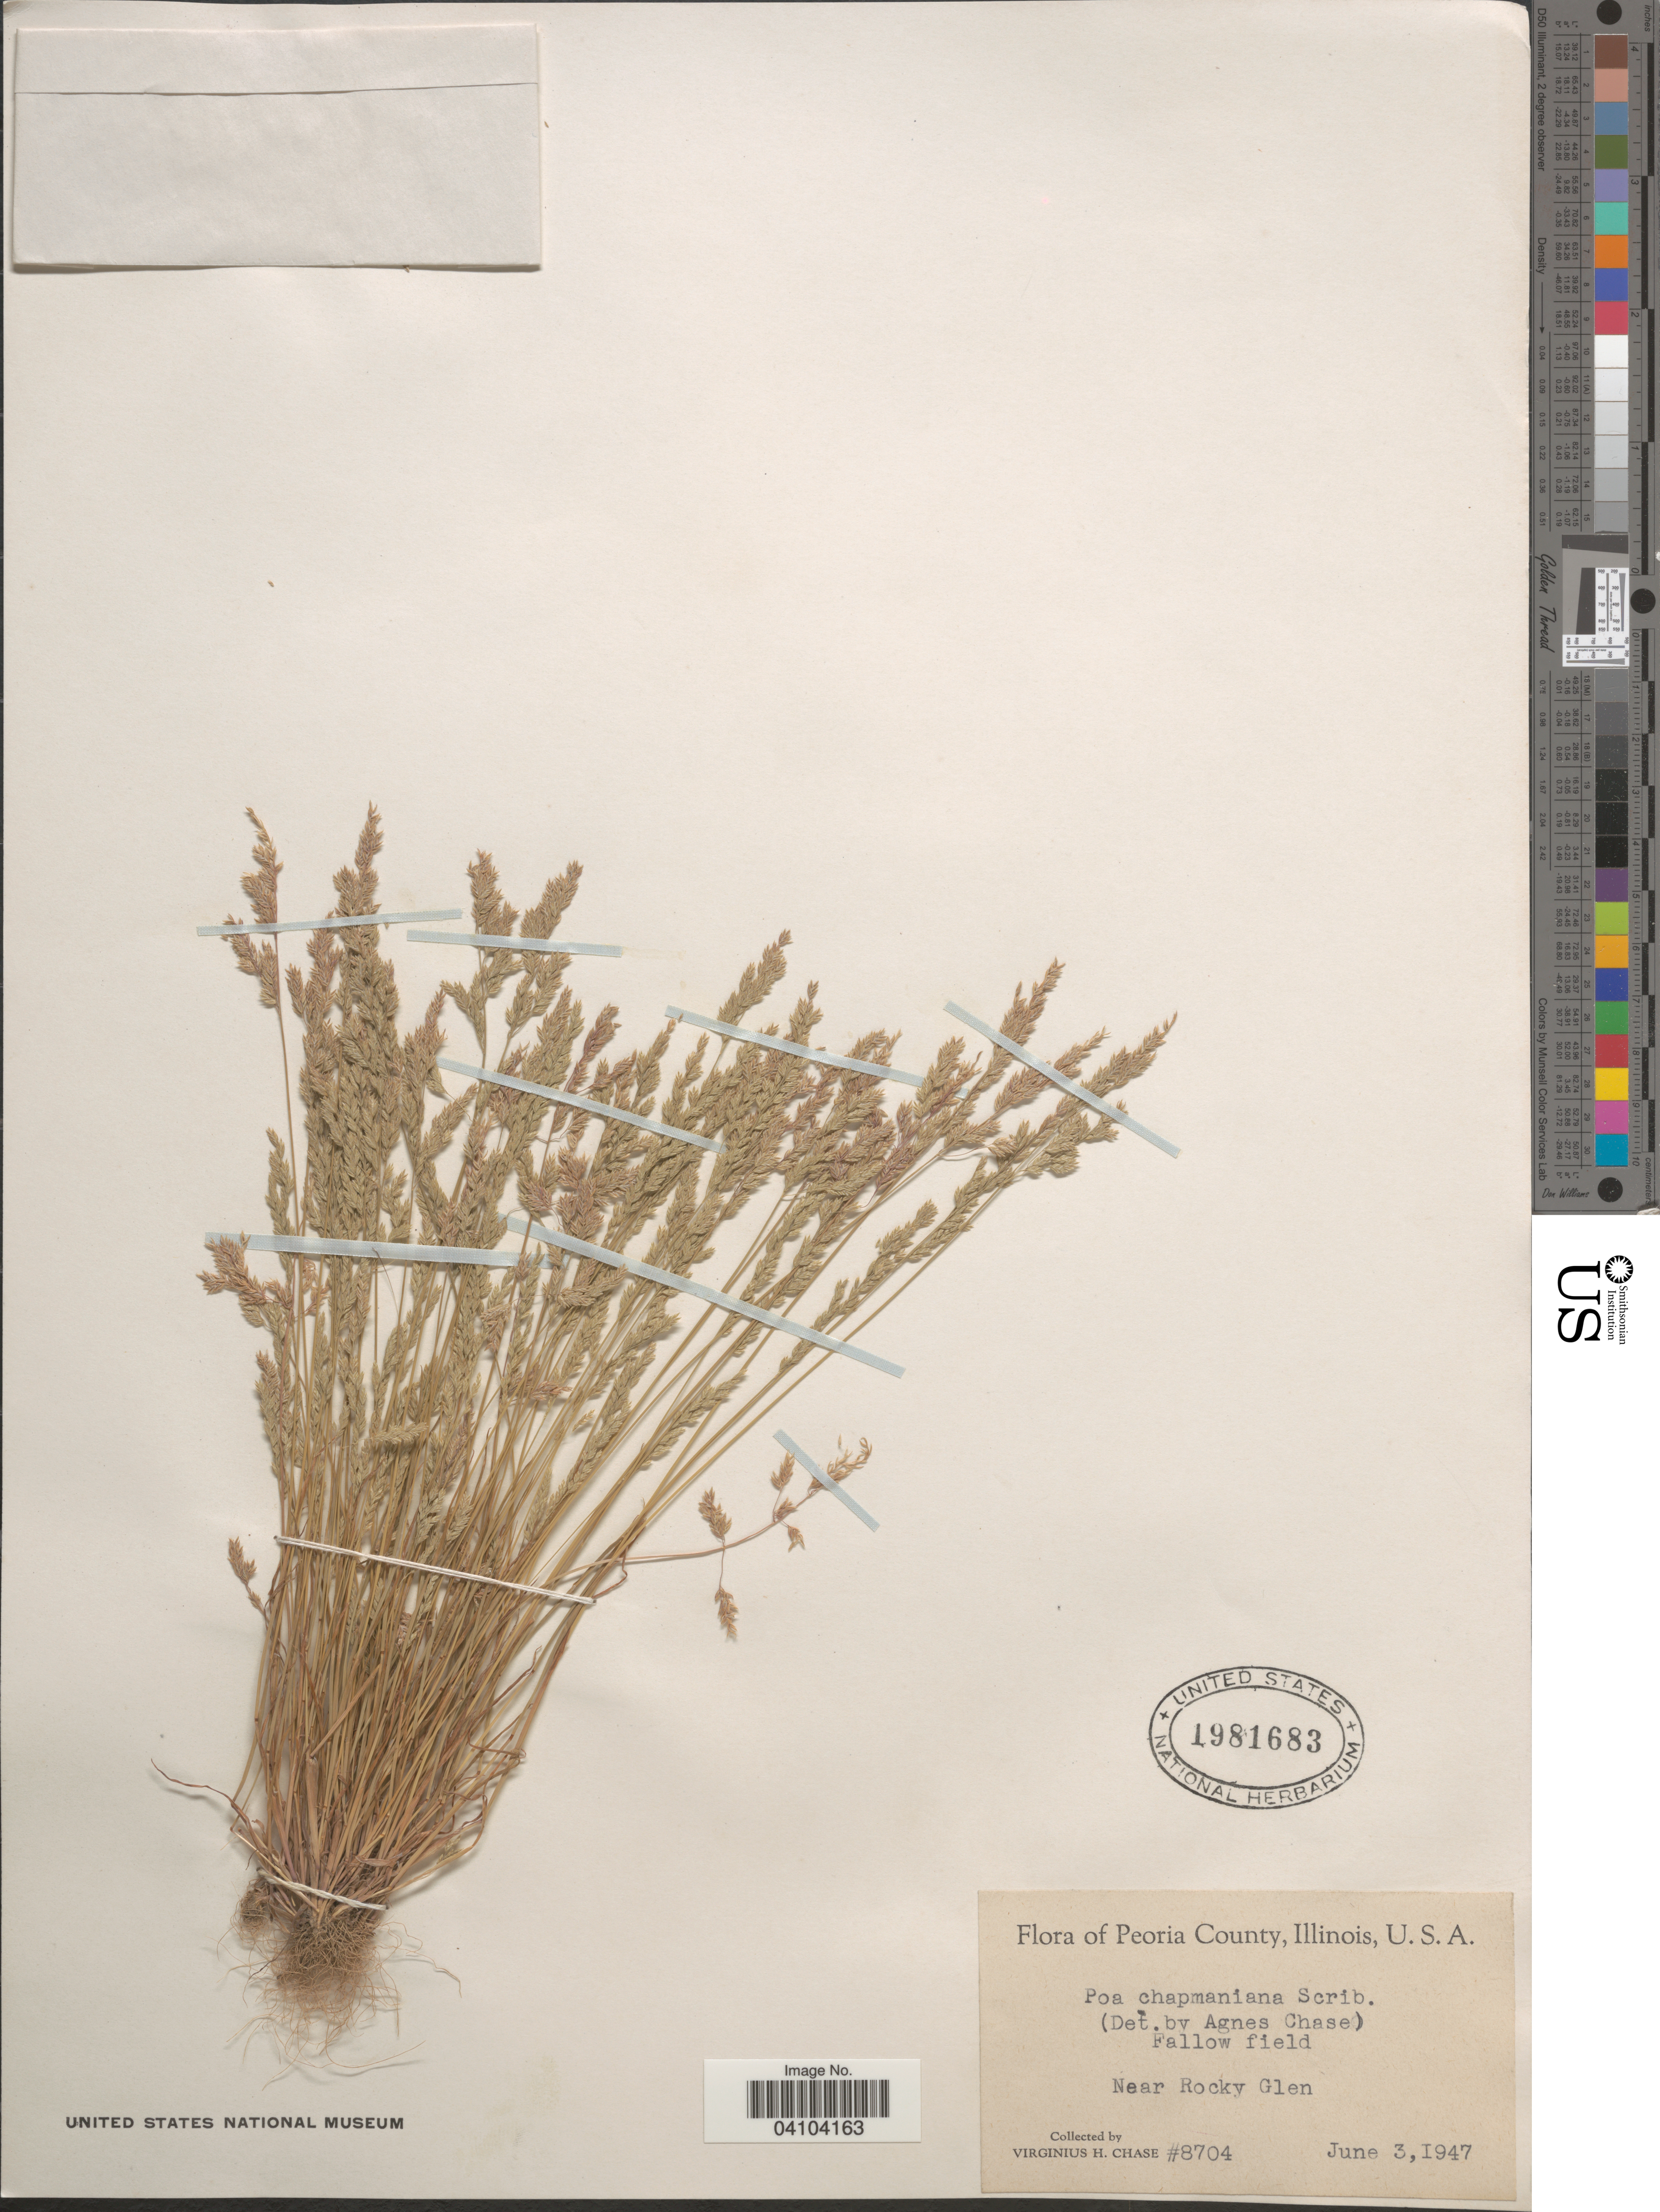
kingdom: Plantae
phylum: Tracheophyta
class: Liliopsida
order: Poales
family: Poaceae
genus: Poa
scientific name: Poa chapmaniana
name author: Scribn.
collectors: V. H. Chase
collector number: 8704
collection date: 1947-06-03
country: United States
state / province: Illinois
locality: Peoria County. Near Rocky Glen.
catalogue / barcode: US 1981683